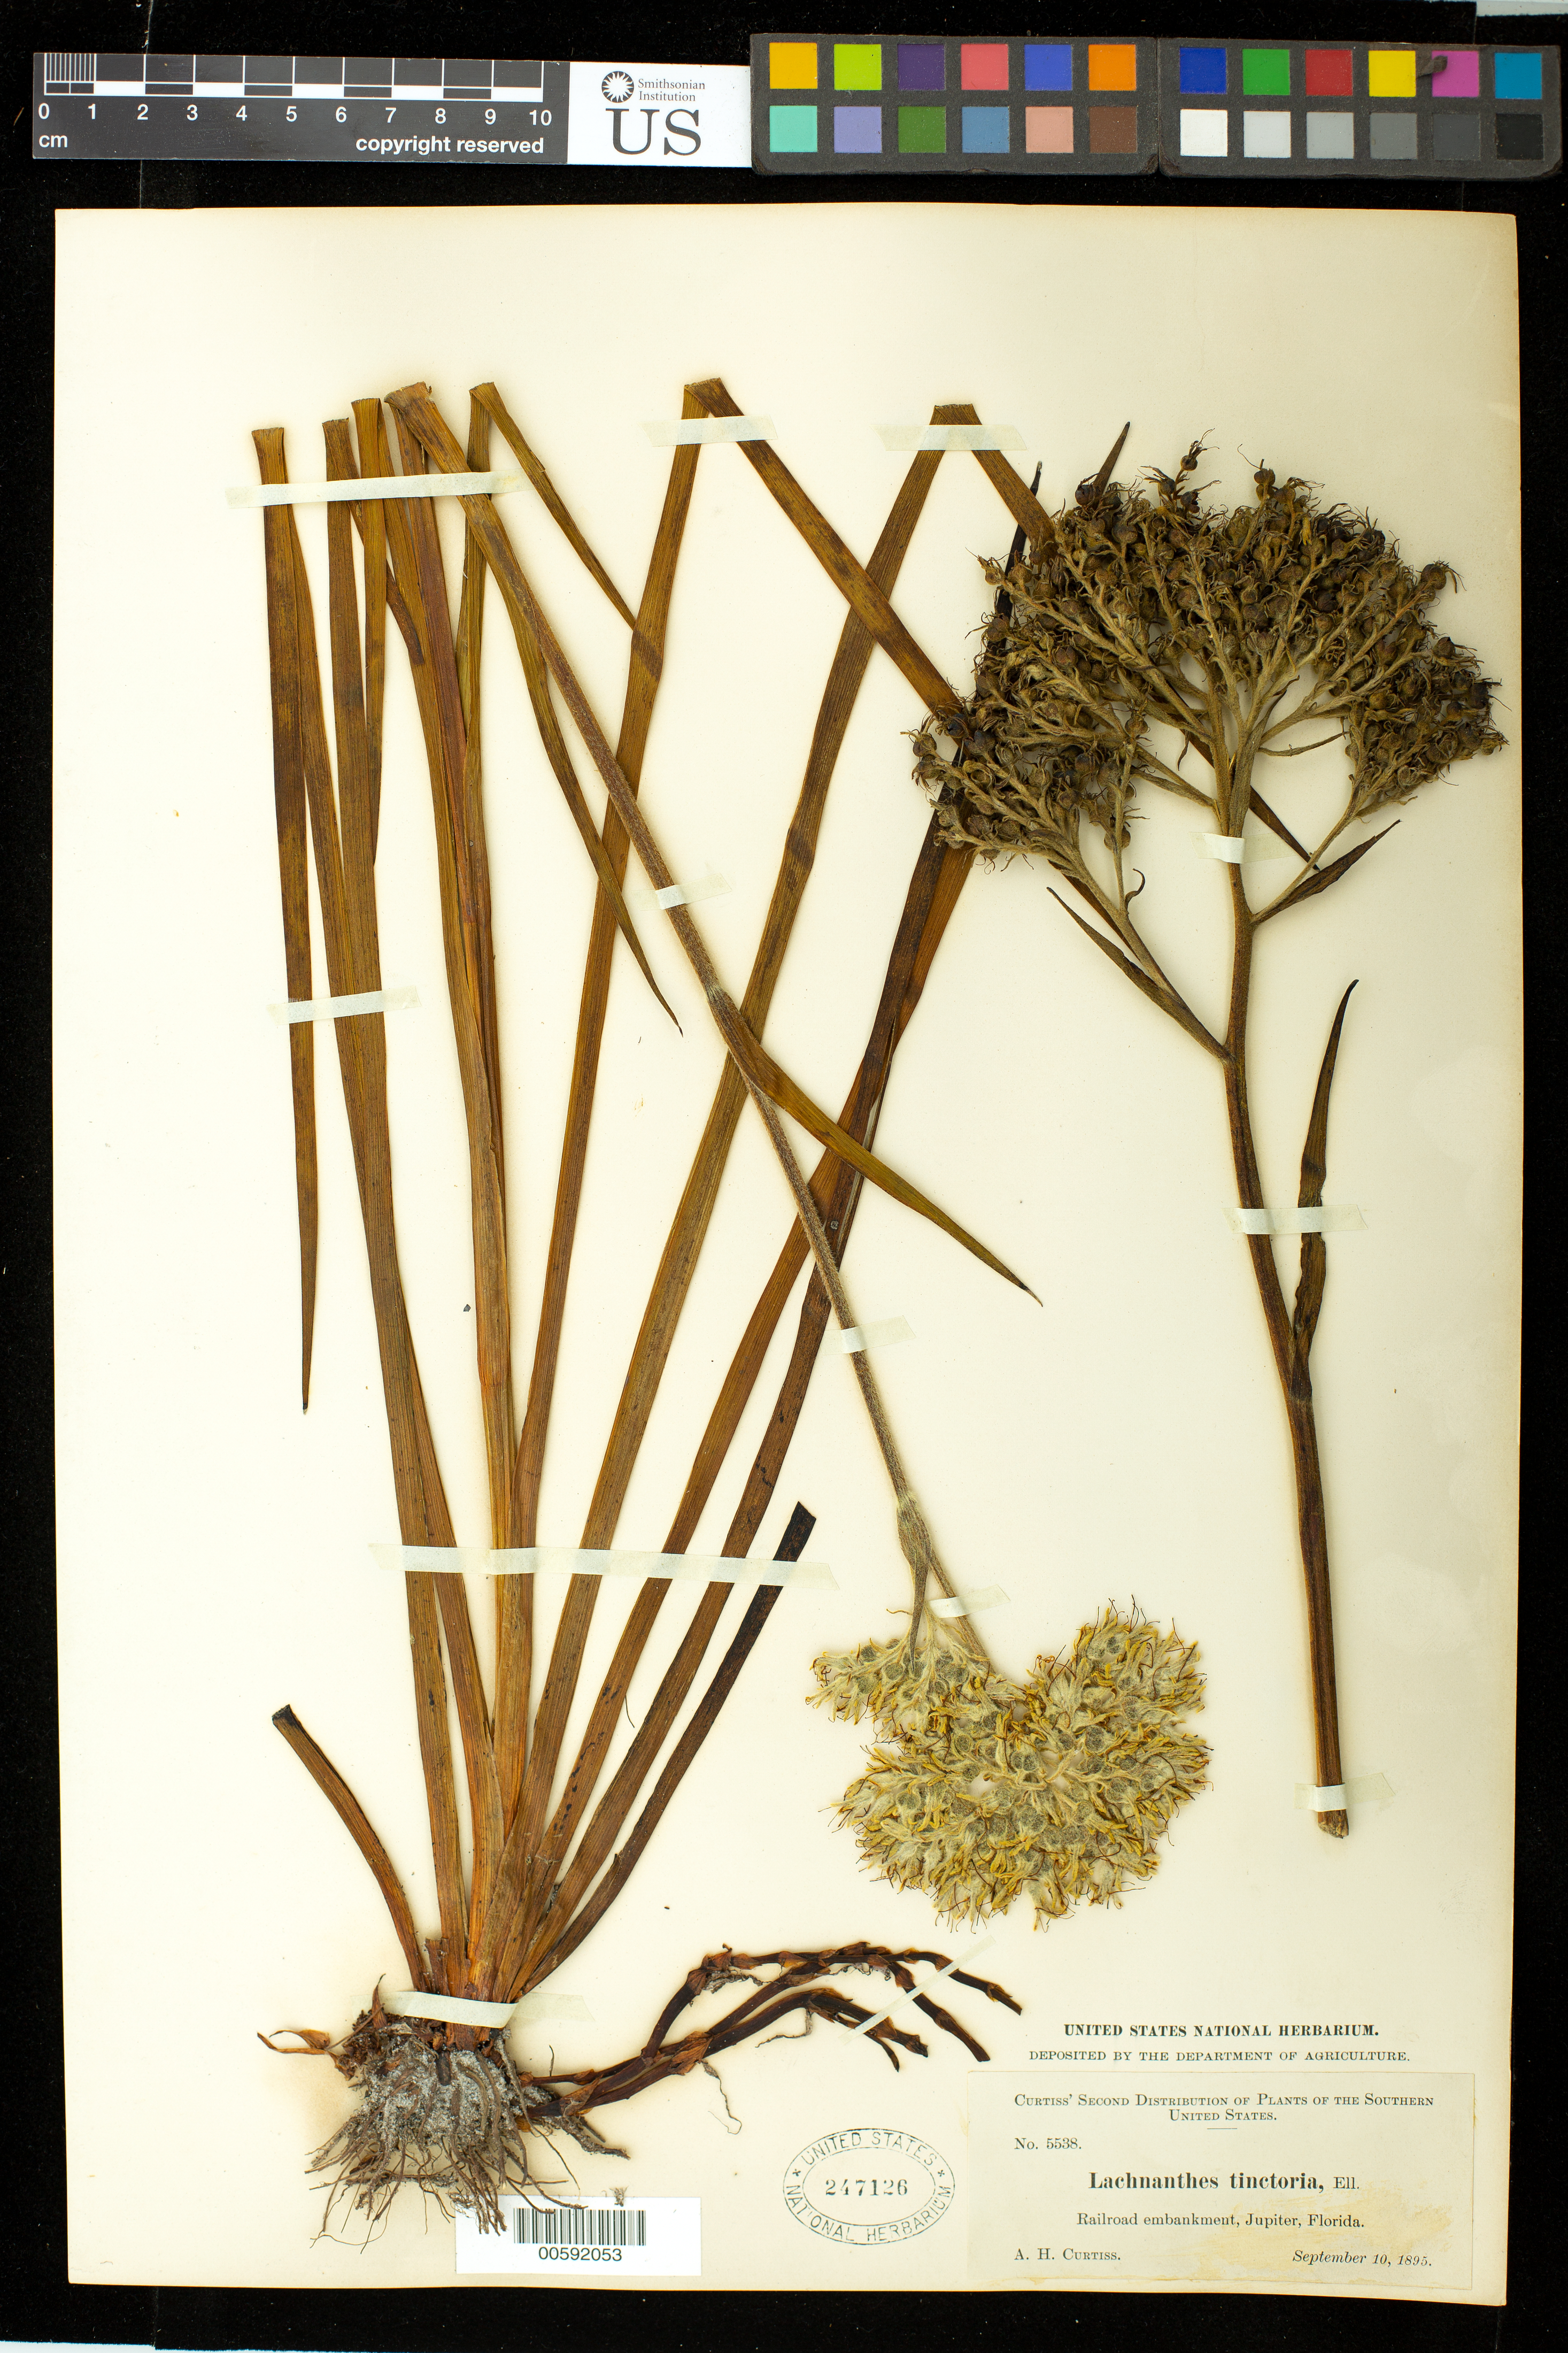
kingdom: Plantae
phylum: Tracheophyta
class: Liliopsida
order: Commelinales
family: Haemodoraceae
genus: Lachnanthes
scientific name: Lachnanthes tinctoria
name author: (Walter ex J.F. Gmel.) Elliott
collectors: A. H. Curtiss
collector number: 5538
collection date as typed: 10 Sep 1895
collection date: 1895-09-10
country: United States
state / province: Florida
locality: Jupiter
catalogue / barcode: US 247126